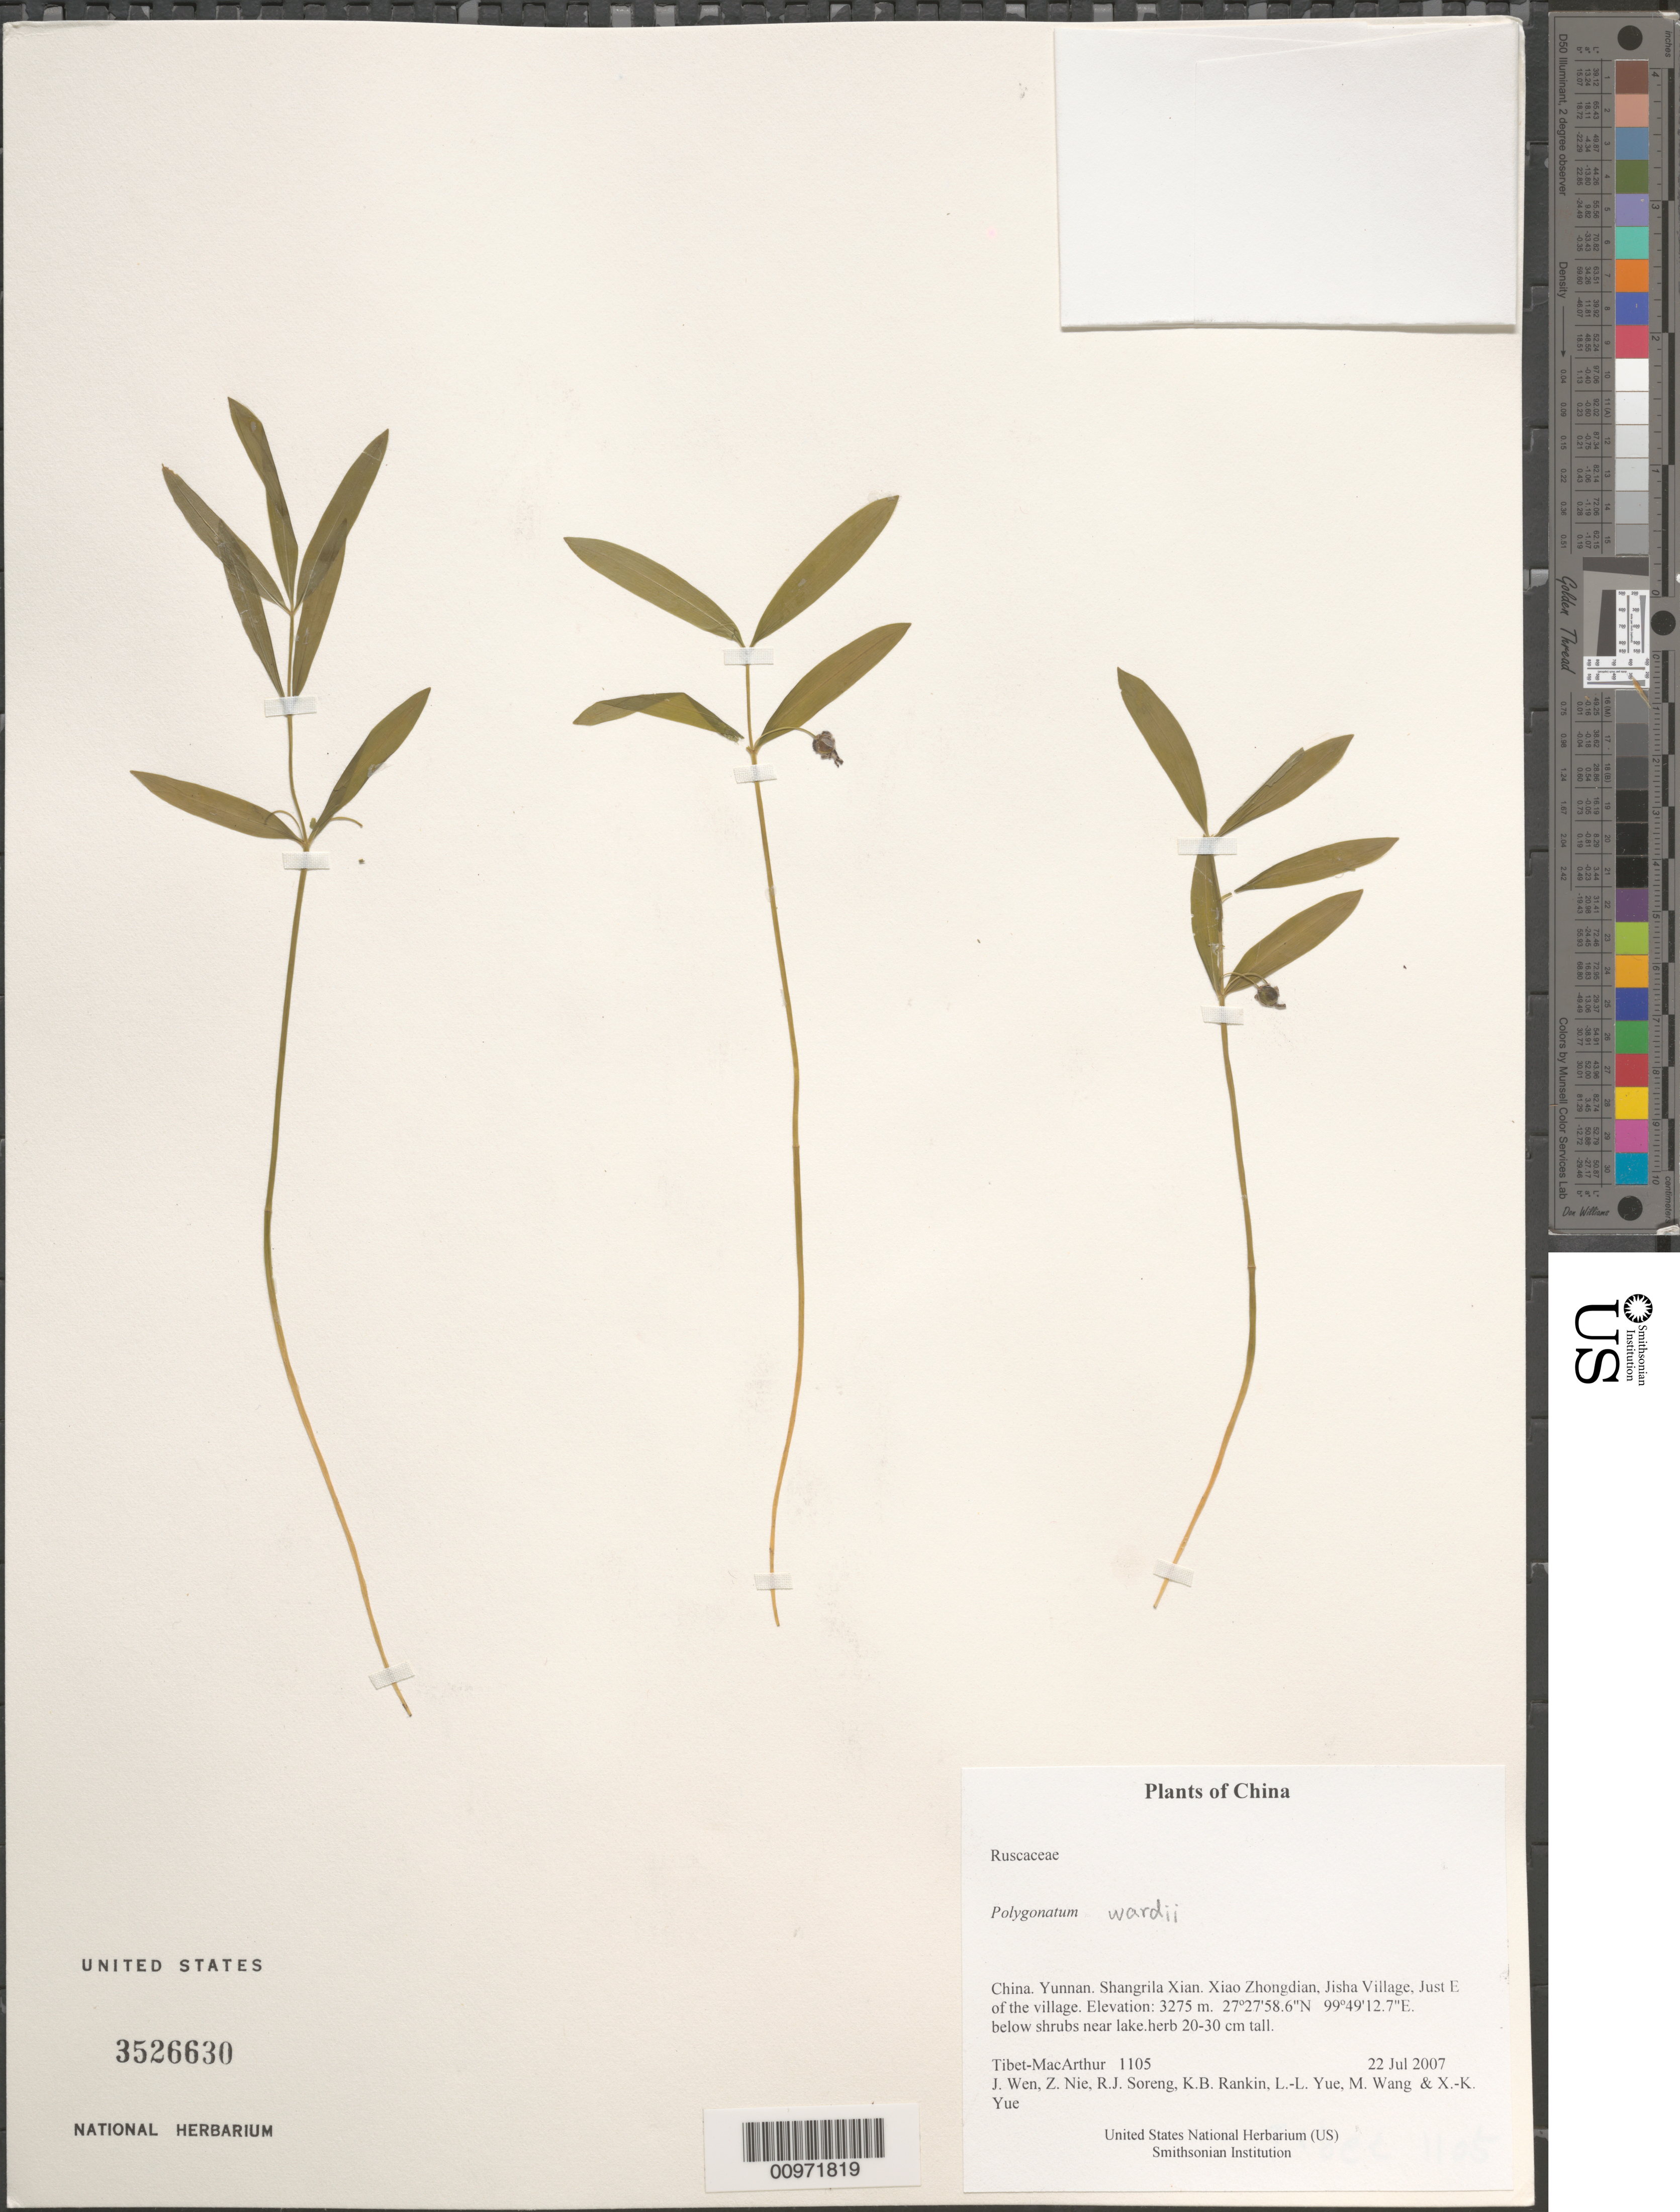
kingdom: Plantae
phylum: Tracheophyta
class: Liliopsida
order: Asparagales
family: Asparagaceae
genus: Polygonatum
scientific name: Polygonatum sp.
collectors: Tibet-MacArthur, J. Wen, Z. Nie, R. J. Soreng, K. Rankin, L. Yue, M. Wang & X. Yue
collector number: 1105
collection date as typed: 22 Jul 2007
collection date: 2007-07-22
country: China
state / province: Yunnan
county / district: Shangrila Xian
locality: Xiao Zhongdian, Jisha Village, Just E of the village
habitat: below shrubs near lake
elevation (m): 3275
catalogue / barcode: US 3526630